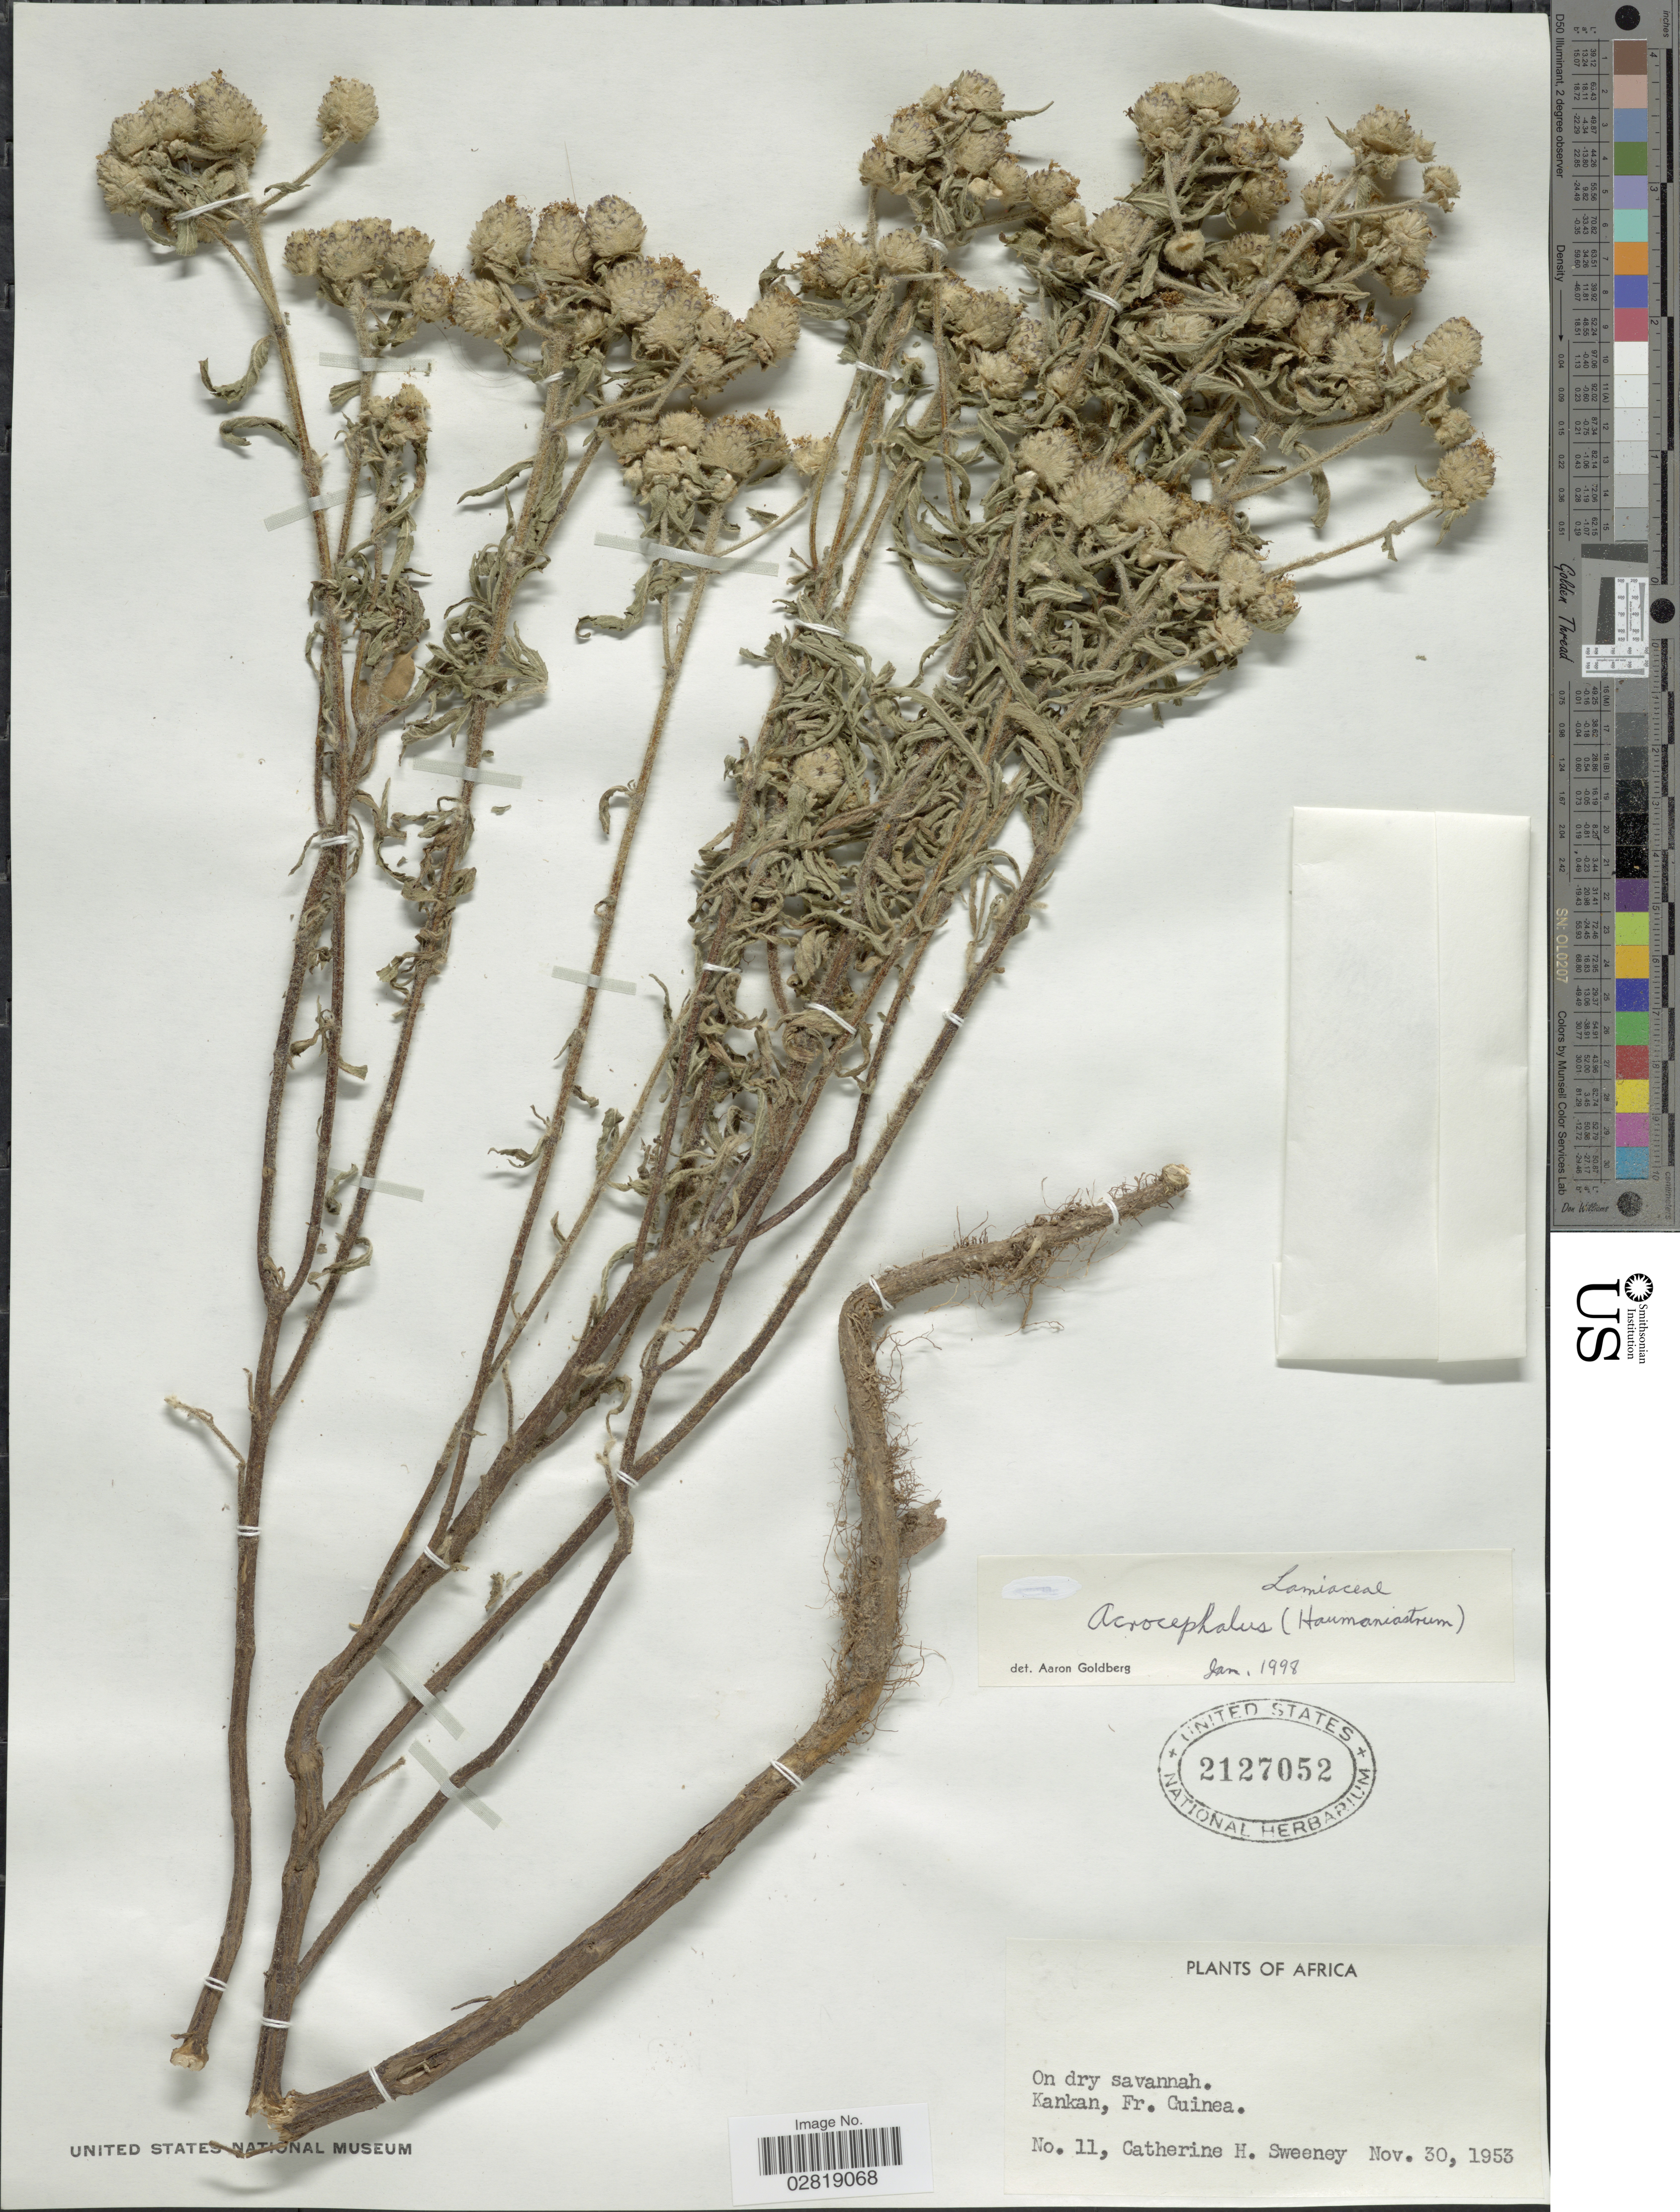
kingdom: Plantae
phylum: Tracheophyta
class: Magnoliopsida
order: Lamiales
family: Lamiaceae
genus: Haumaniastrum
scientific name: Haumaniastrum sp.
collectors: C. Sweeney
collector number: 11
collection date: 1953-11-30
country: Guinea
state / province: Kankan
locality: Fr. Guinea.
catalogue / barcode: US 2127052